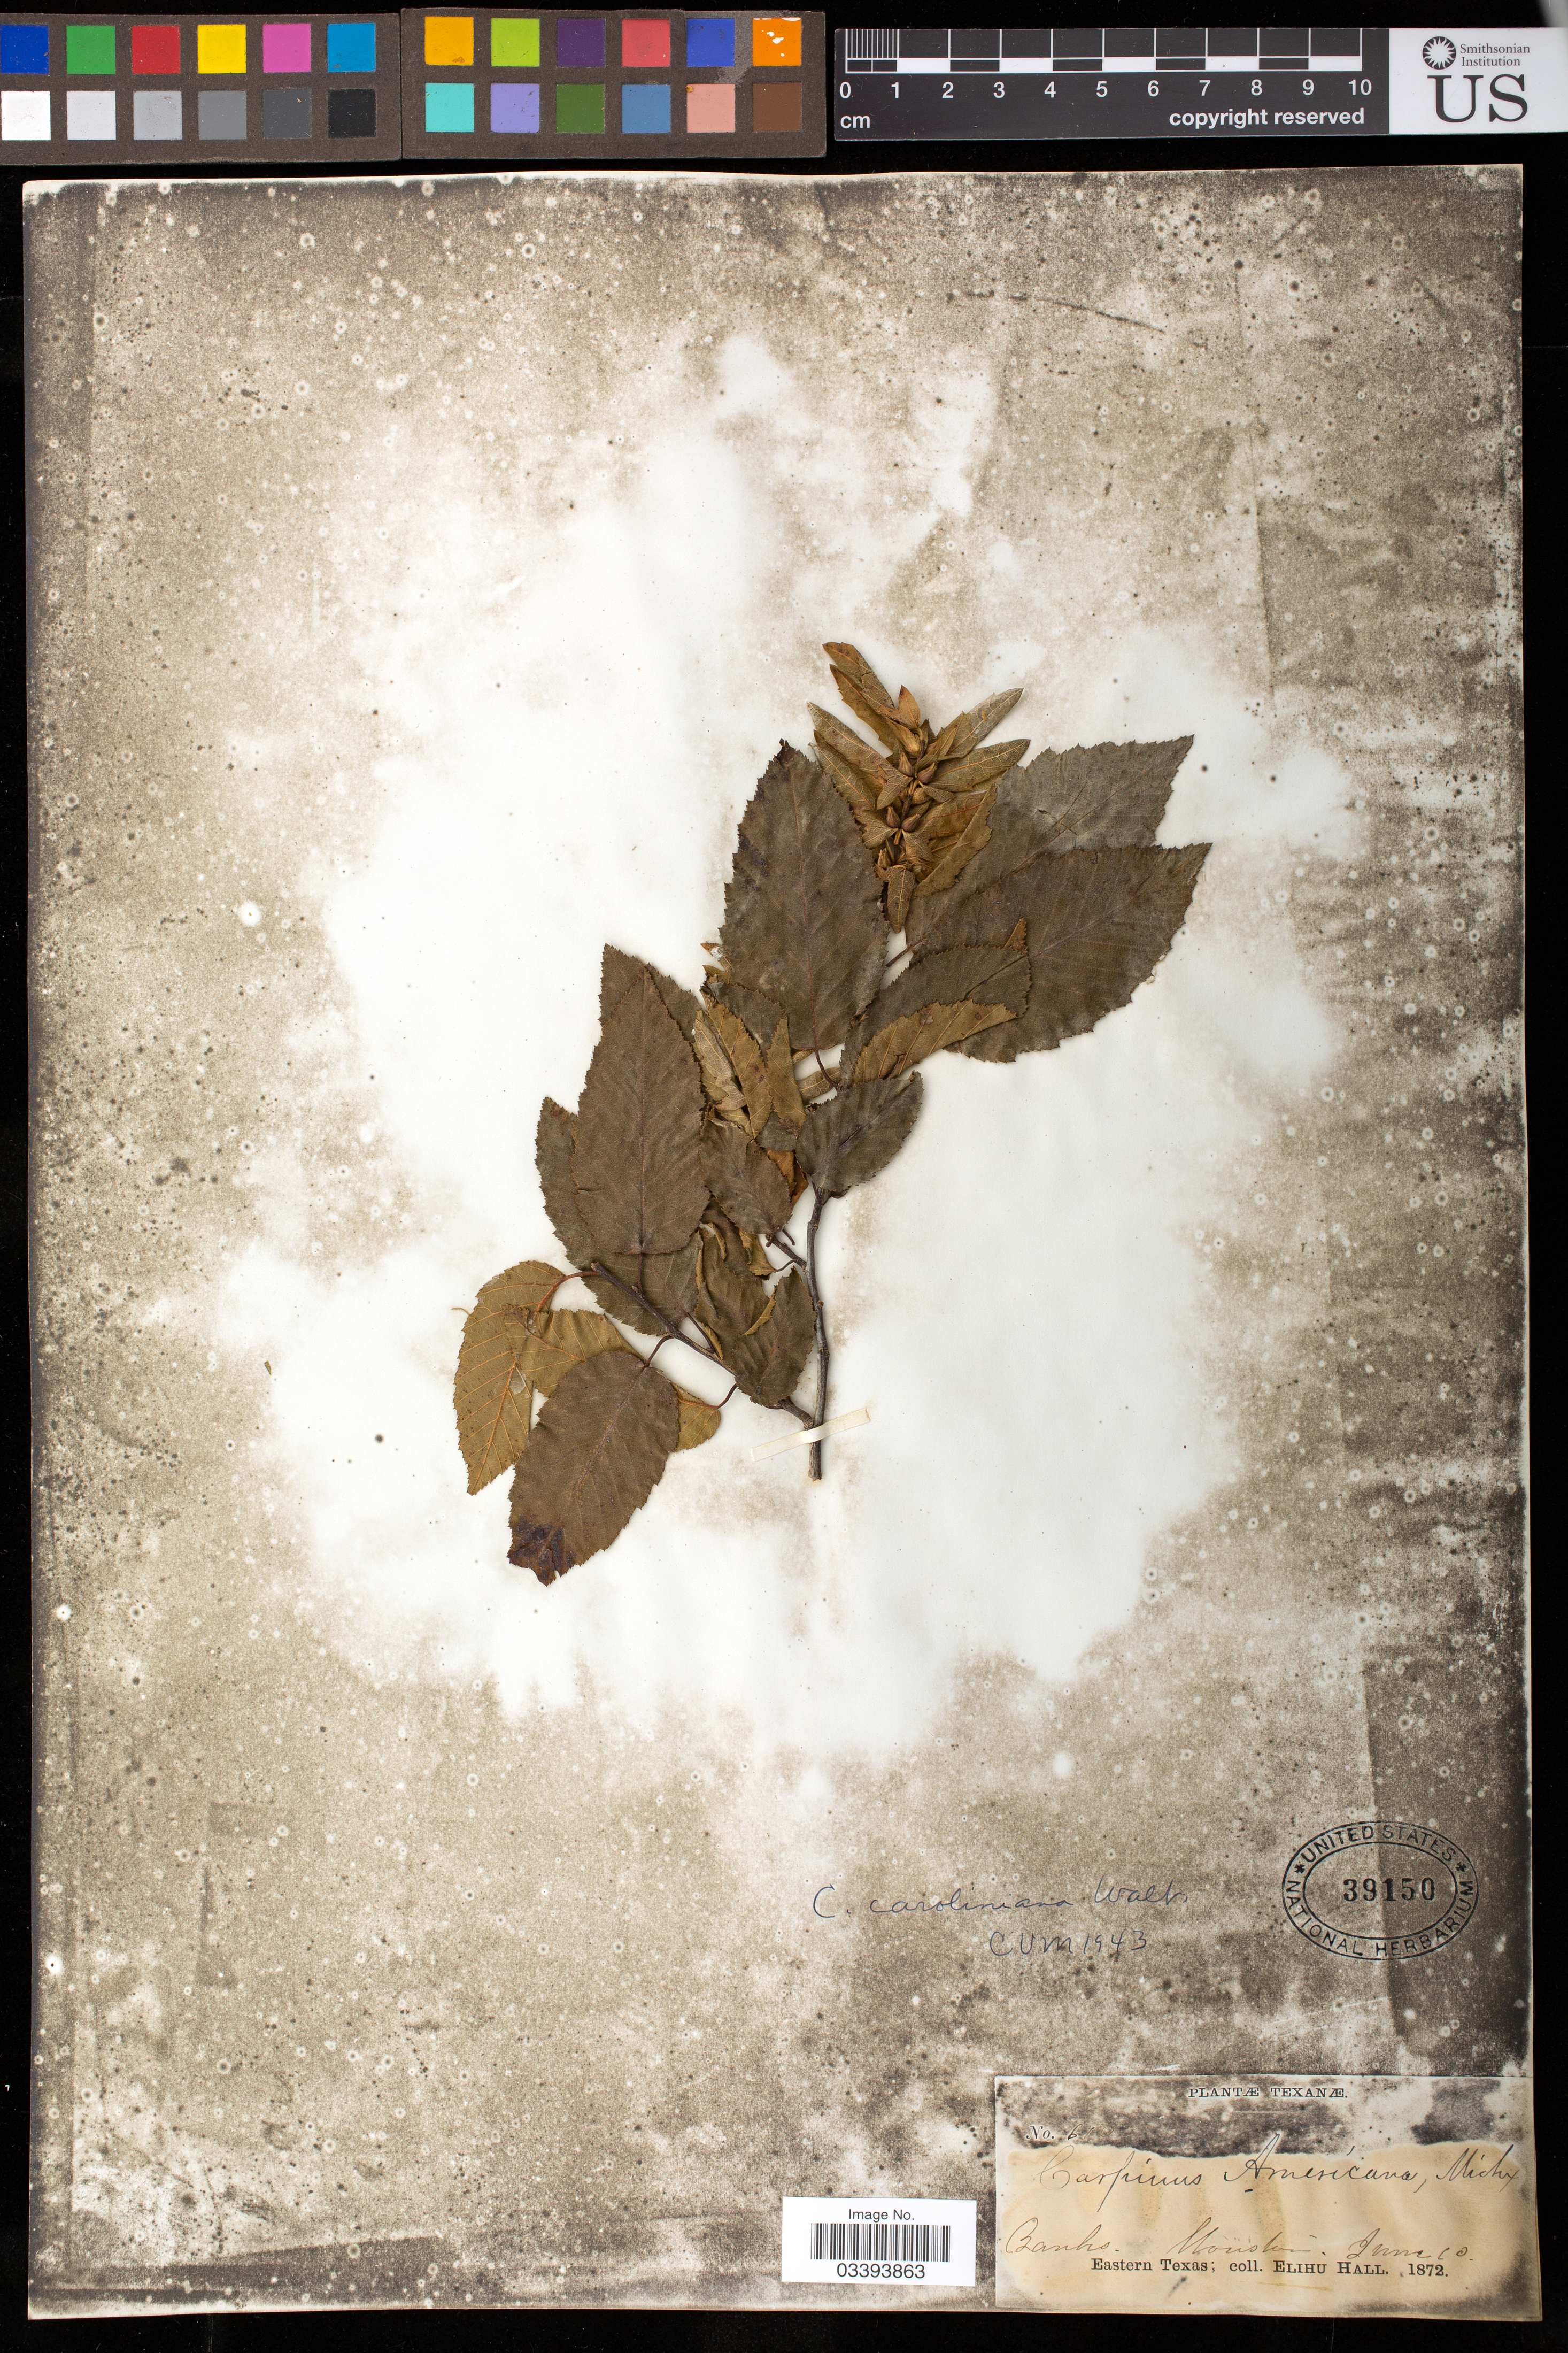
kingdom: Plantae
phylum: Tracheophyta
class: Magnoliopsida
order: Fagales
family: Betulaceae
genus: Carpinus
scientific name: Carpinus caroliniana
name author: Walter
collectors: E. Hall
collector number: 610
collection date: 1872-06-10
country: United States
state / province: Texas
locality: Eastern Texas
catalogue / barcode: US 39150